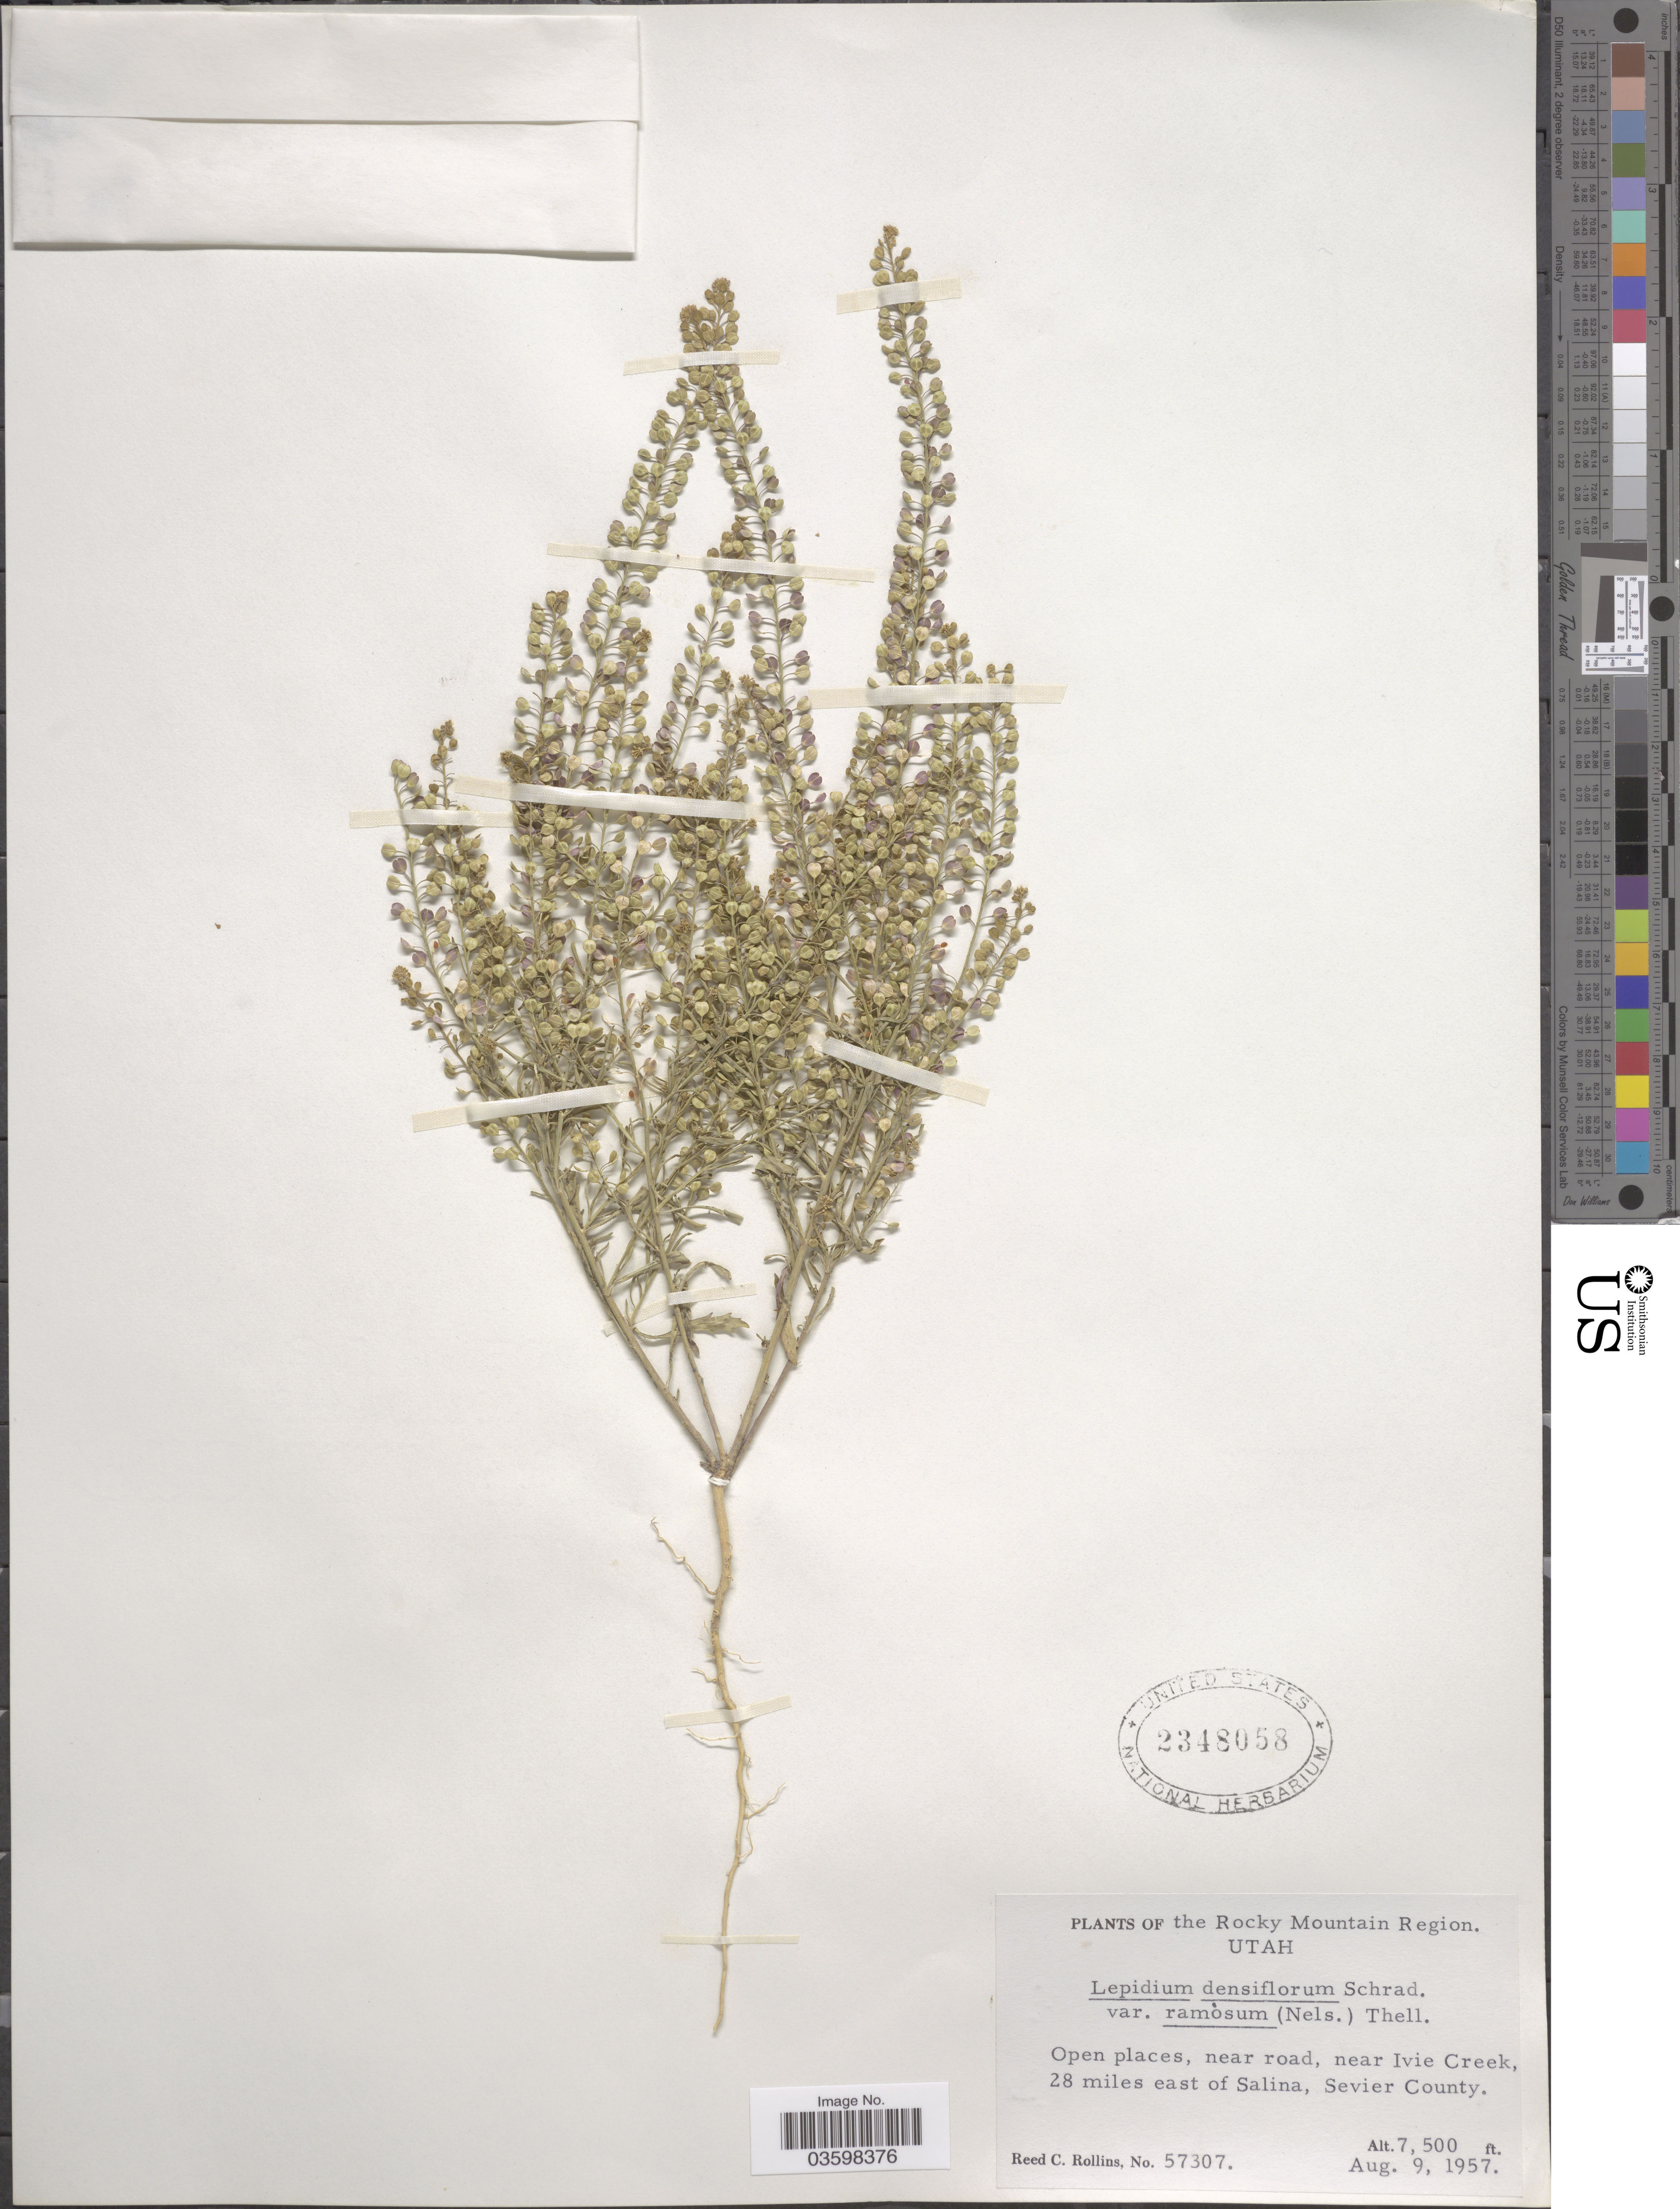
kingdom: Plantae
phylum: Tracheophyta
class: Magnoliopsida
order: Brassicales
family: Brassicaceae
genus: Lepidium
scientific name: Lepidium densiflorum var. ramosum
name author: (A. Nelson) Thell.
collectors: R. C. Rollins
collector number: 57307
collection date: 1957-08-09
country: United States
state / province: Utah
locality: The Rocky Mountain Region. Open places, near road, near Ivie Creek, 28 miles east of Salina, Sevier County.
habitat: open places, near road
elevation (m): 2286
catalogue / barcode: US 2348058